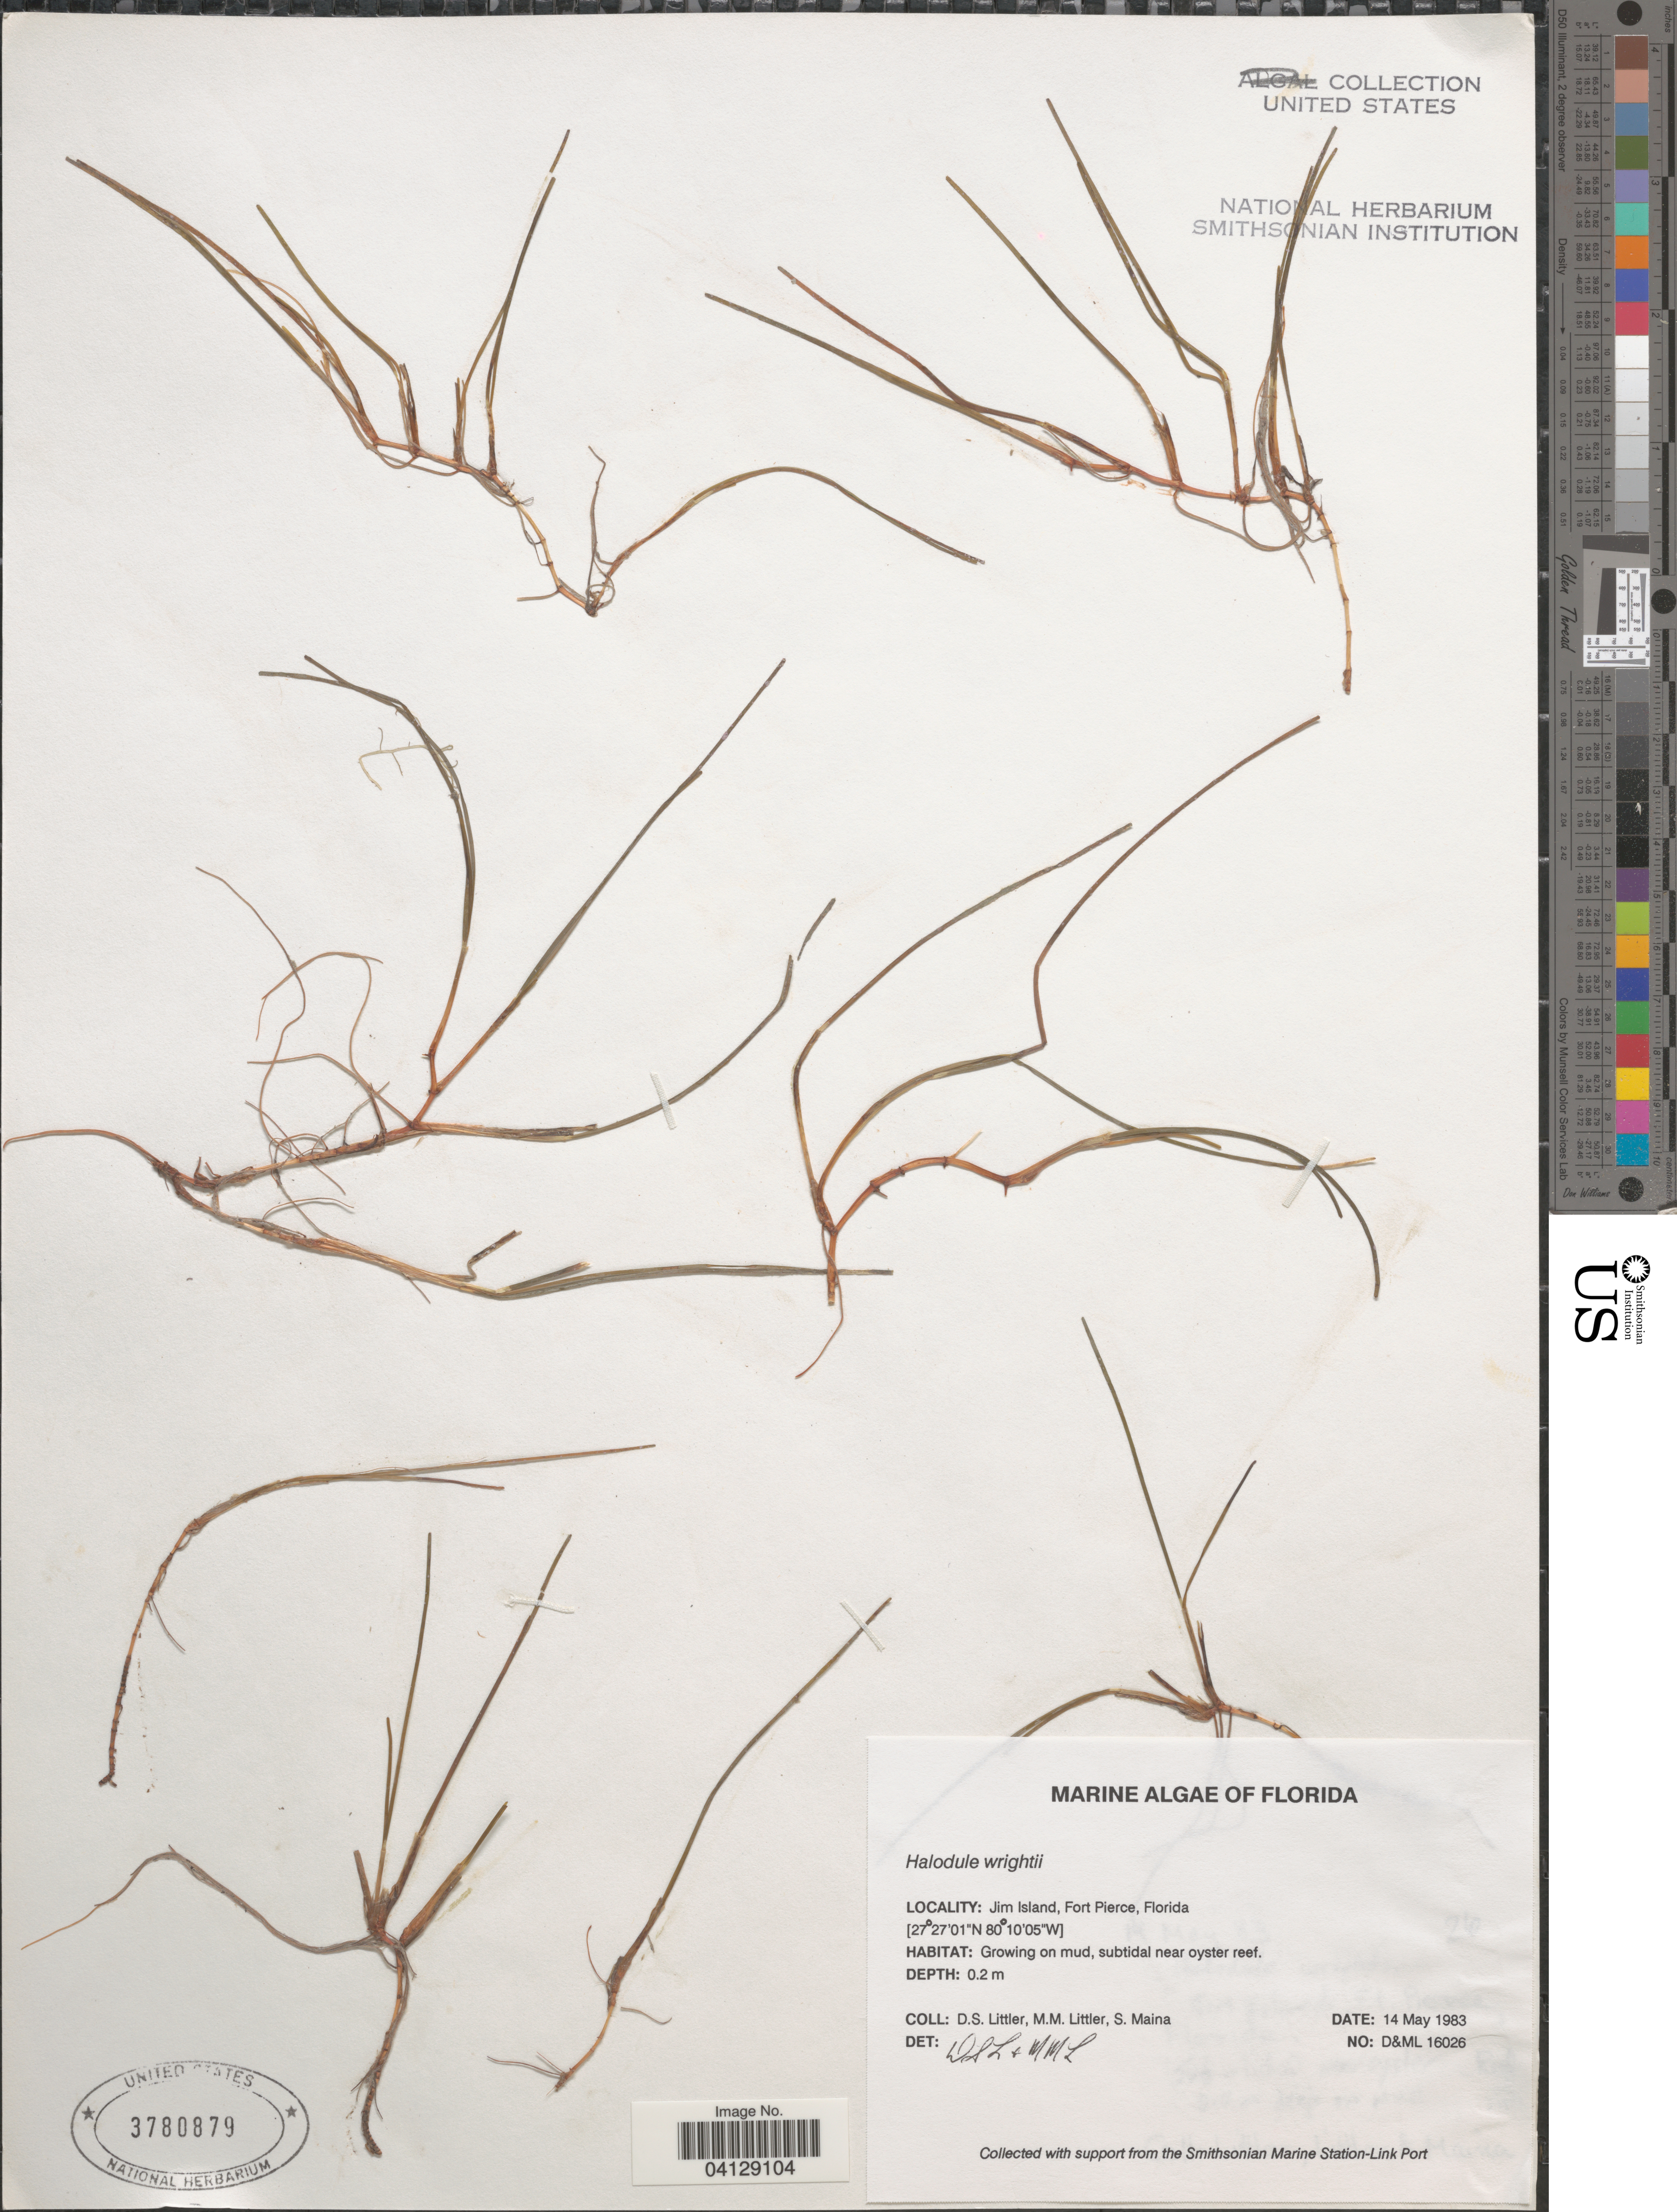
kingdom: Plantae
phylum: Tracheophyta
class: Liliopsida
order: Alismatales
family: Cymodoceaceae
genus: Halodule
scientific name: Halodule wrightii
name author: Asch.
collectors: D. S. Littler & S. Maina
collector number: D&ML16026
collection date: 1983-05-14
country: United States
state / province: Florida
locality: Jim Island, Fort Pierce.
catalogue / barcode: US 3780879